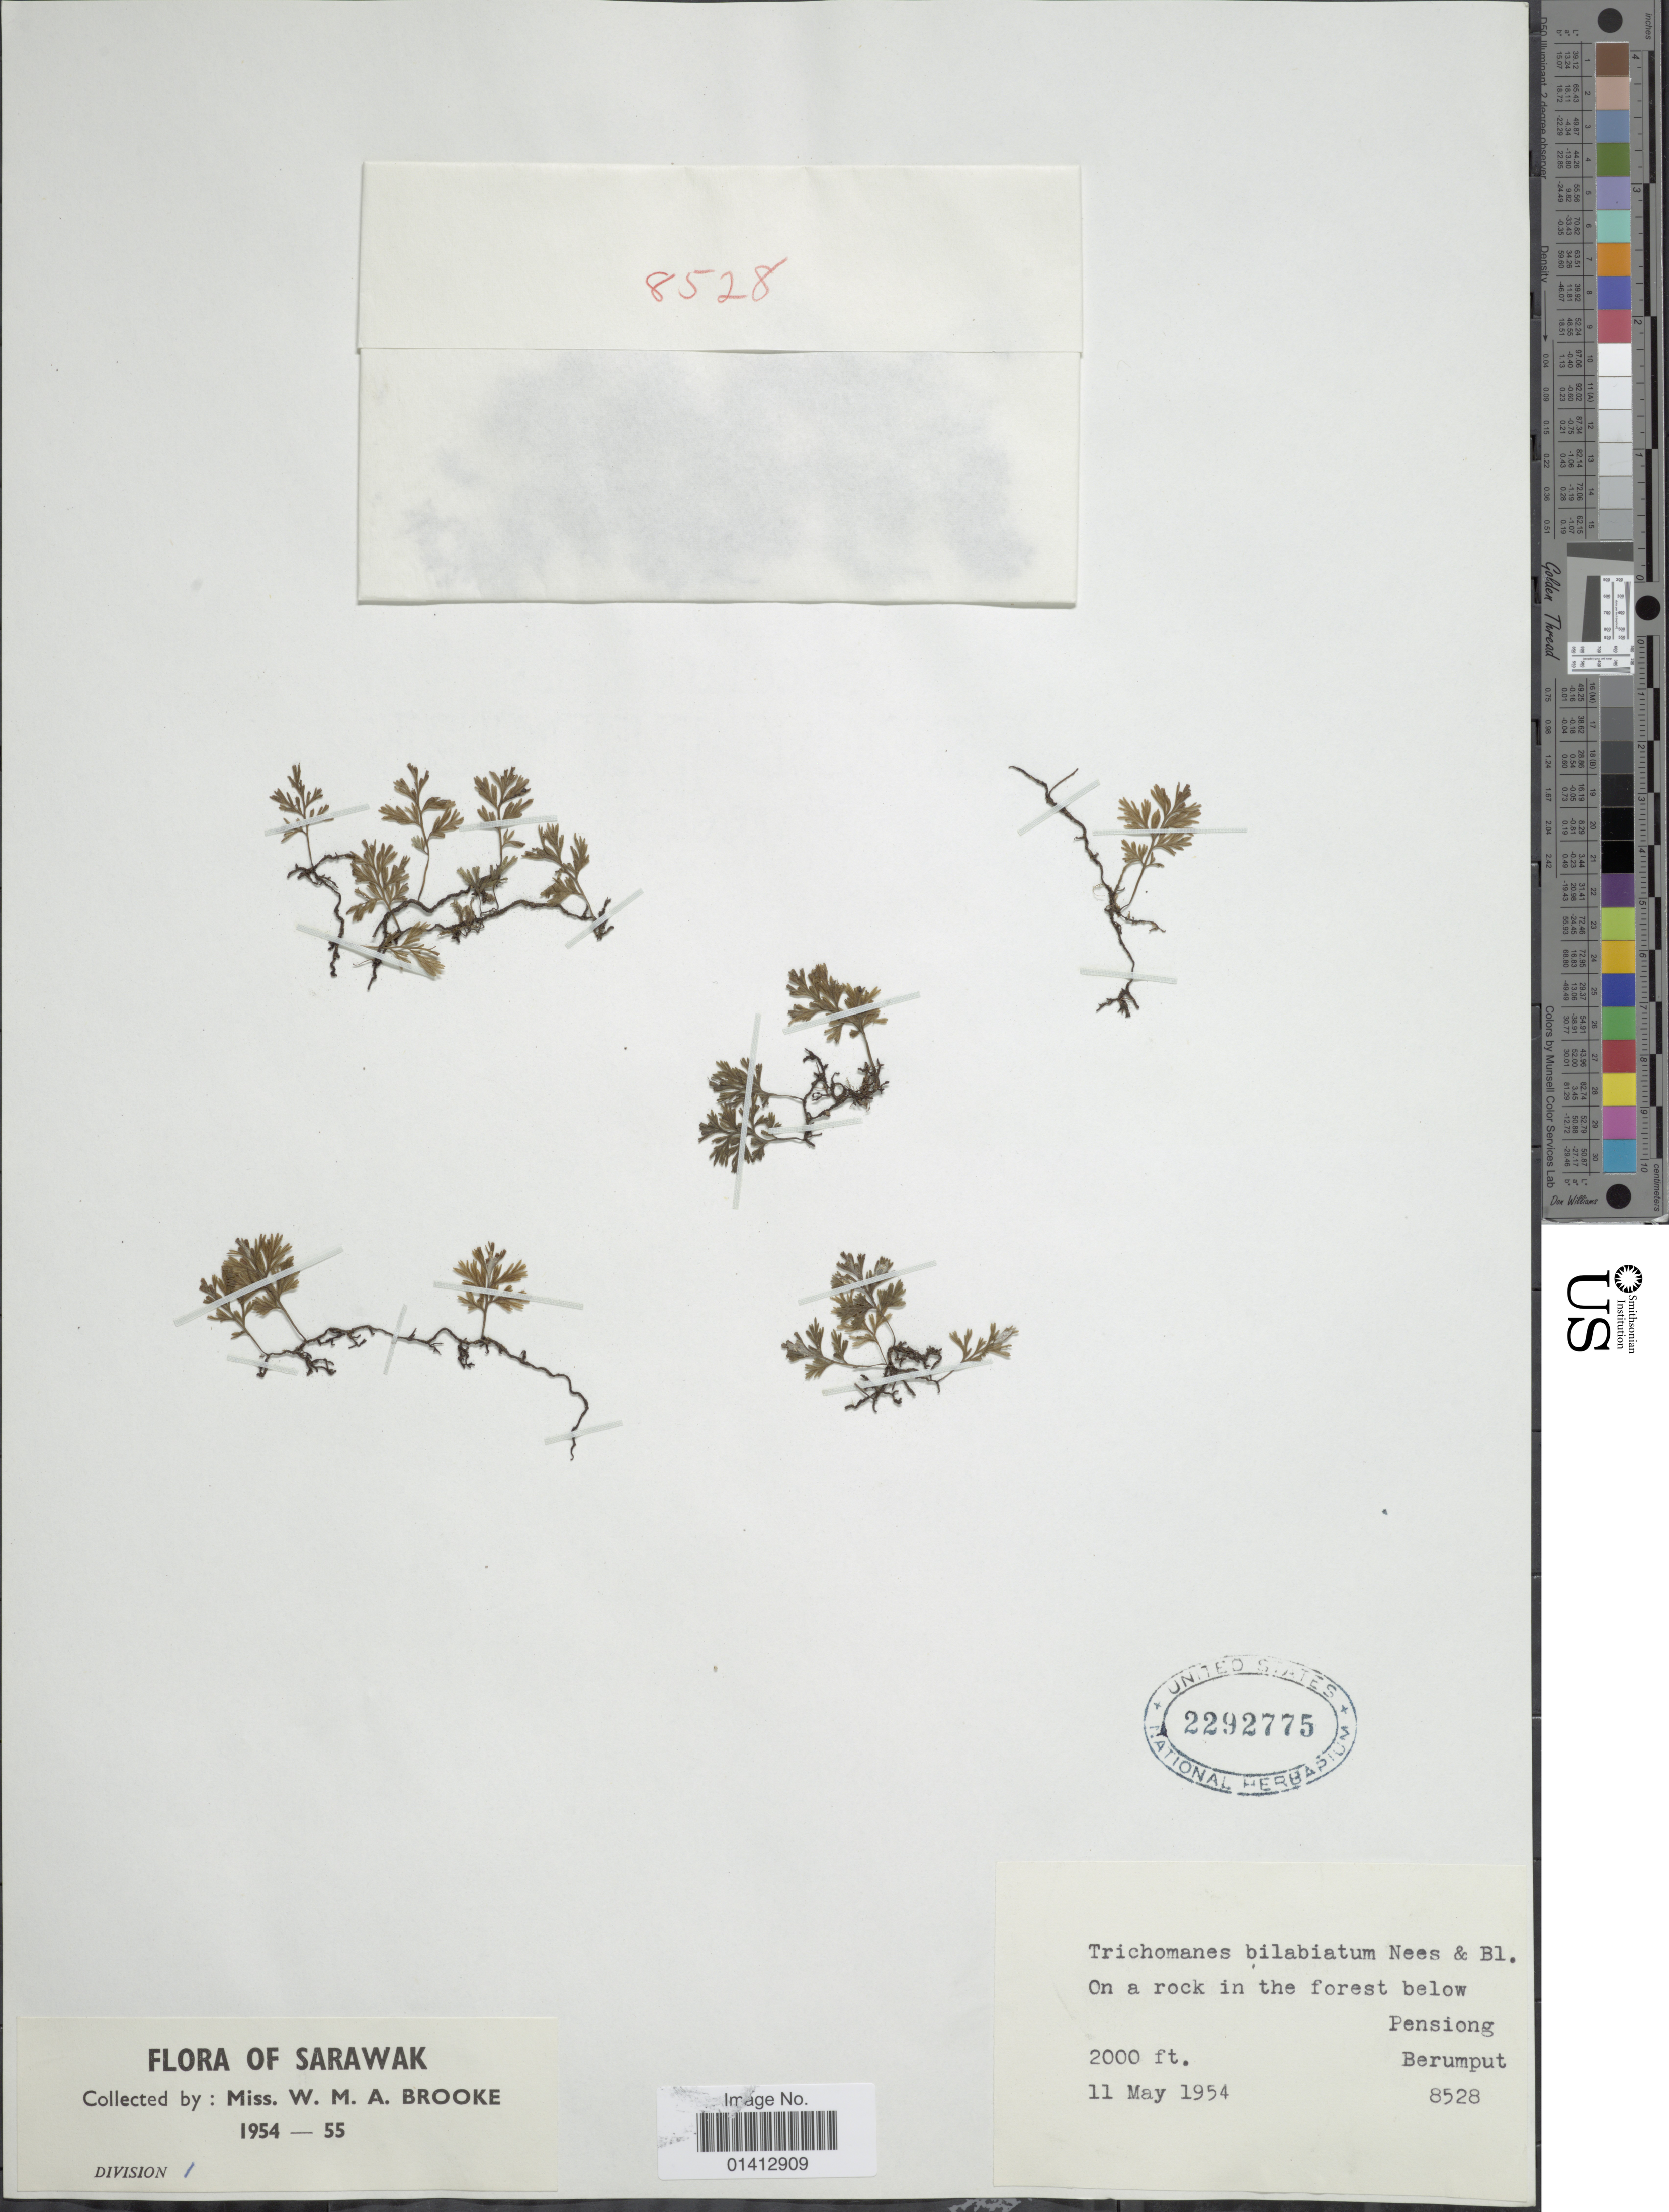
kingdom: Plantae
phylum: Tracheophyta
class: Polypodiopsida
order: Hymenophyllales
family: Hymenophyllaceae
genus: Crepidomanes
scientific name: Crepidomanes bilabiatum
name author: (Nees ex Blume) Copel.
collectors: W. Brooke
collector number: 8528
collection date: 1954-05-11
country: Malaysia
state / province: Sarawak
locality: On a rock in the forest below Berumput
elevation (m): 610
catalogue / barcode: US 2292775